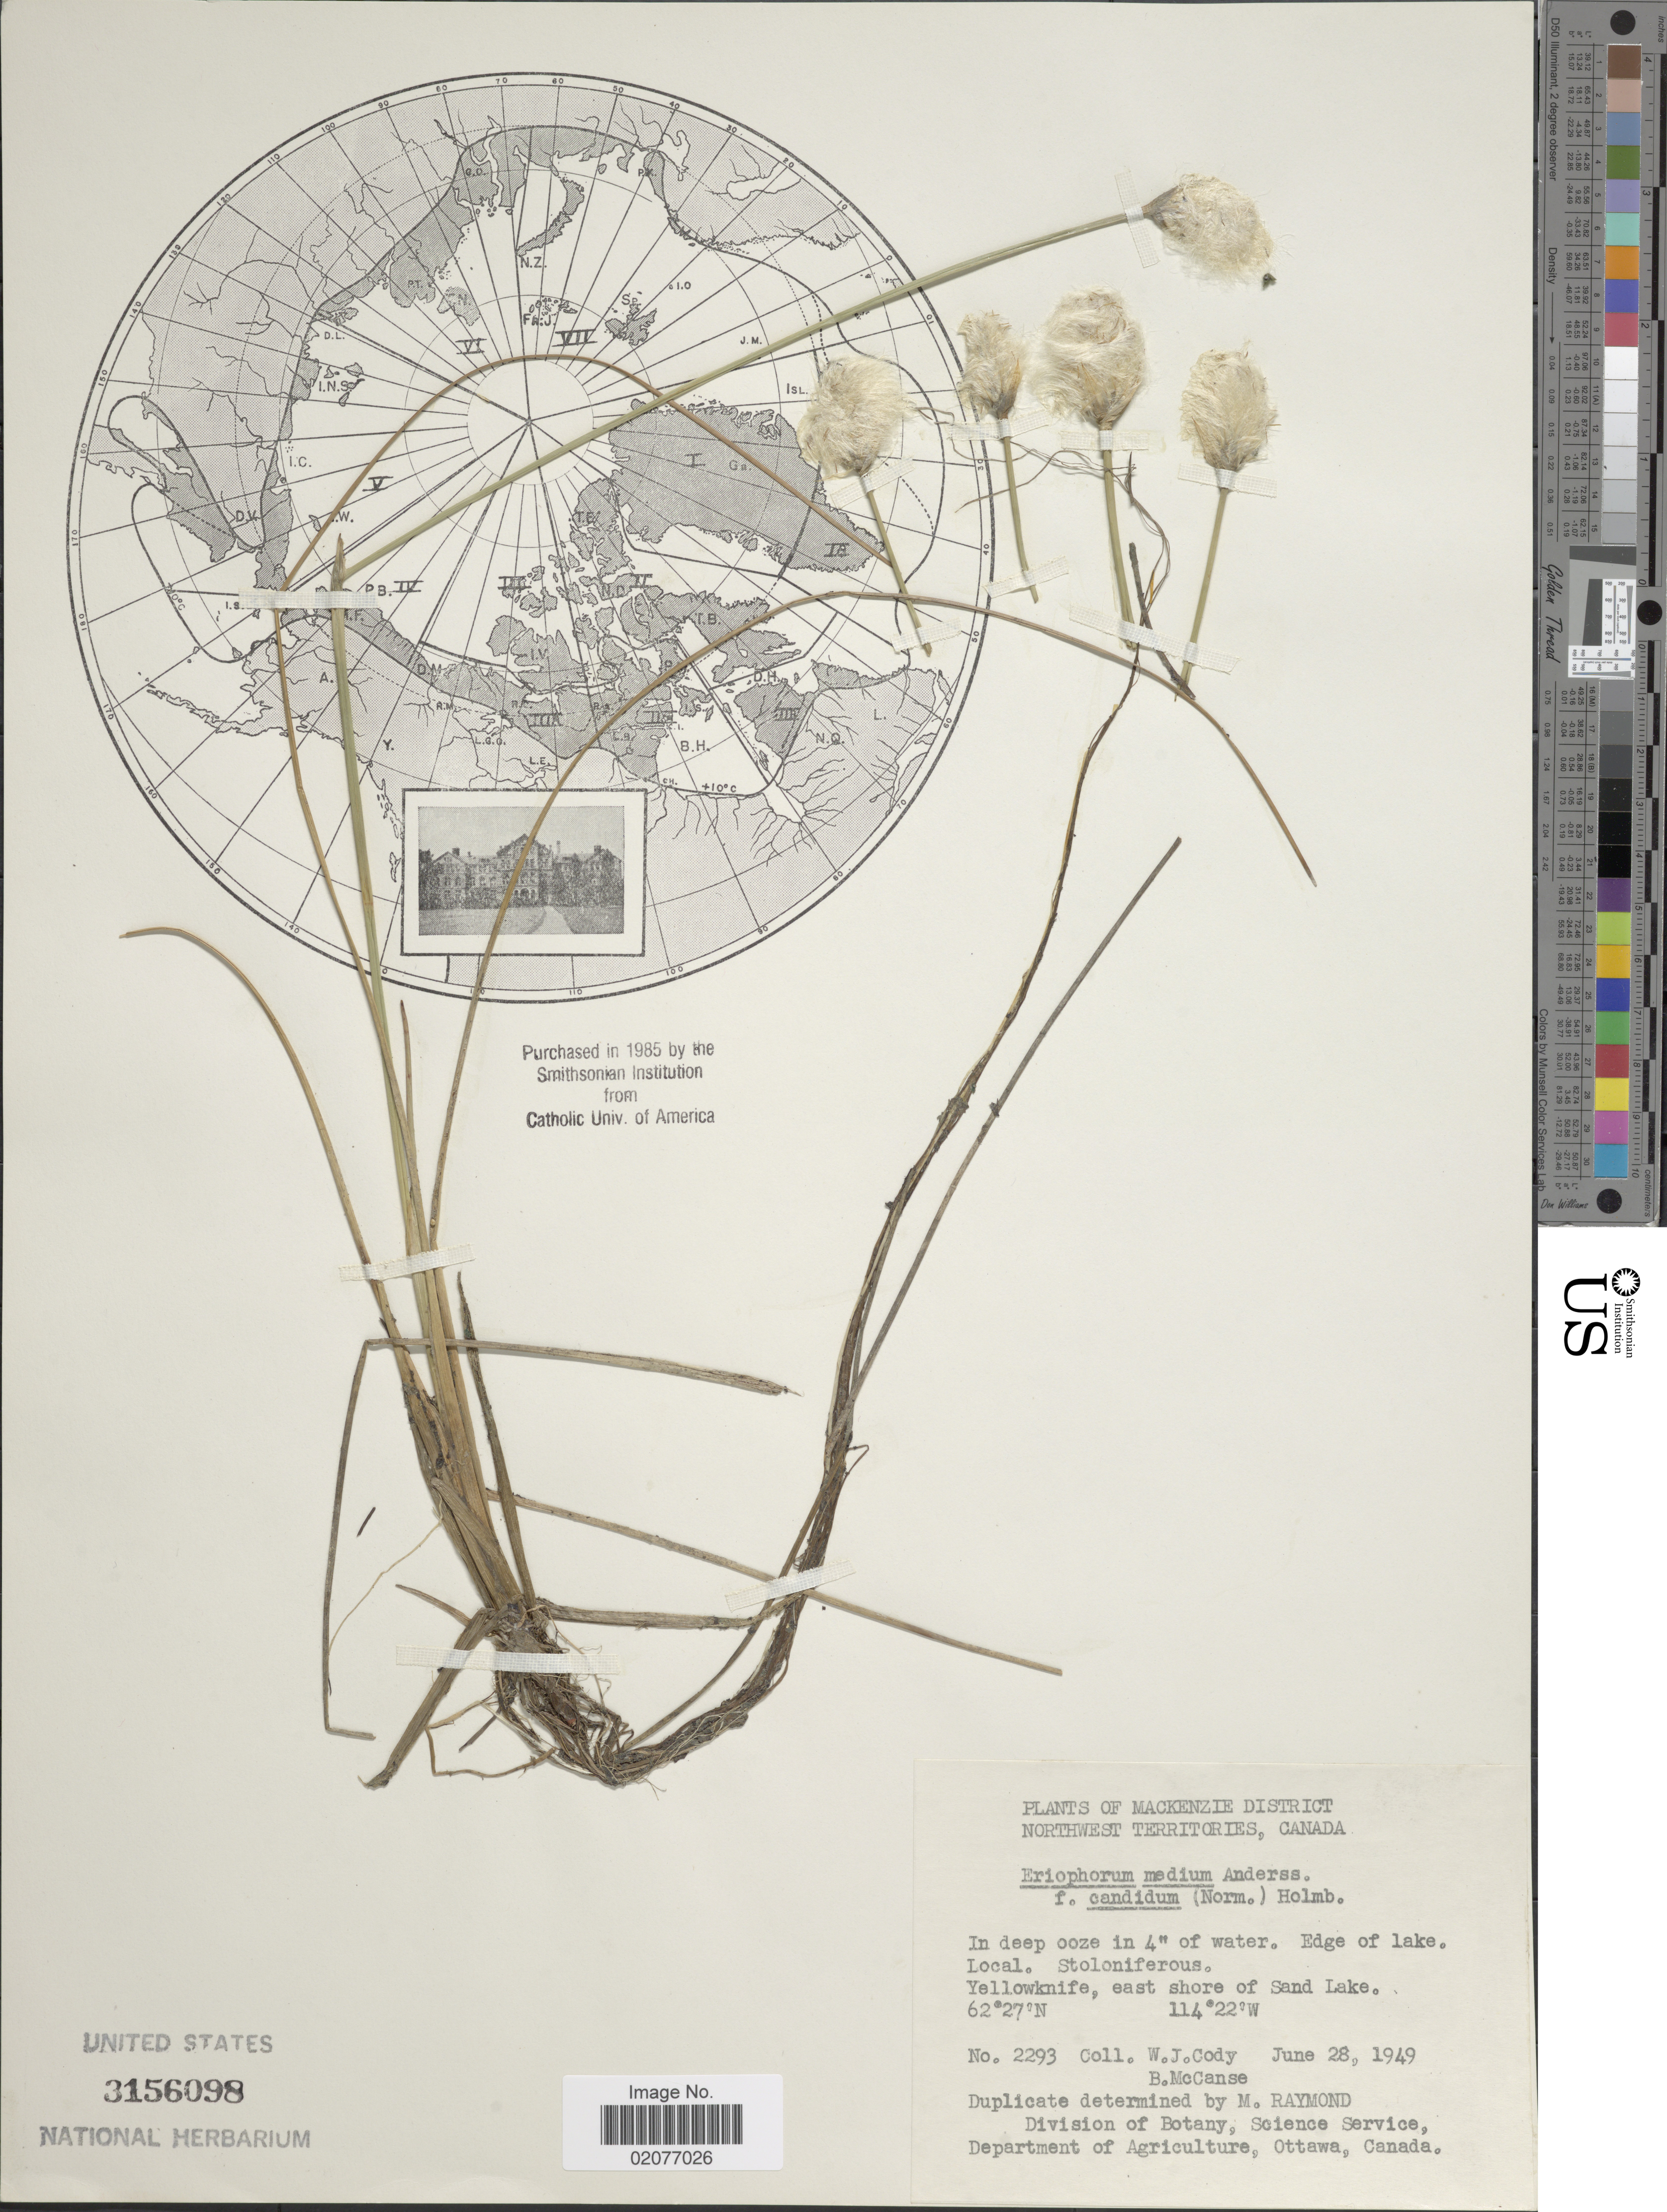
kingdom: Plantae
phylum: Tracheophyta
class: Liliopsida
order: Poales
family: Cyperaceae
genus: Eriophorum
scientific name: Eriophorum x medium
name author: Andersson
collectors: W. Cody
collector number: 2293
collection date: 1949-06-28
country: Canada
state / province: Northwest Territories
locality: Mackenzie District, Edge of lake, Yellowknife, east shore of Sand Lake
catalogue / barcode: US 3156098